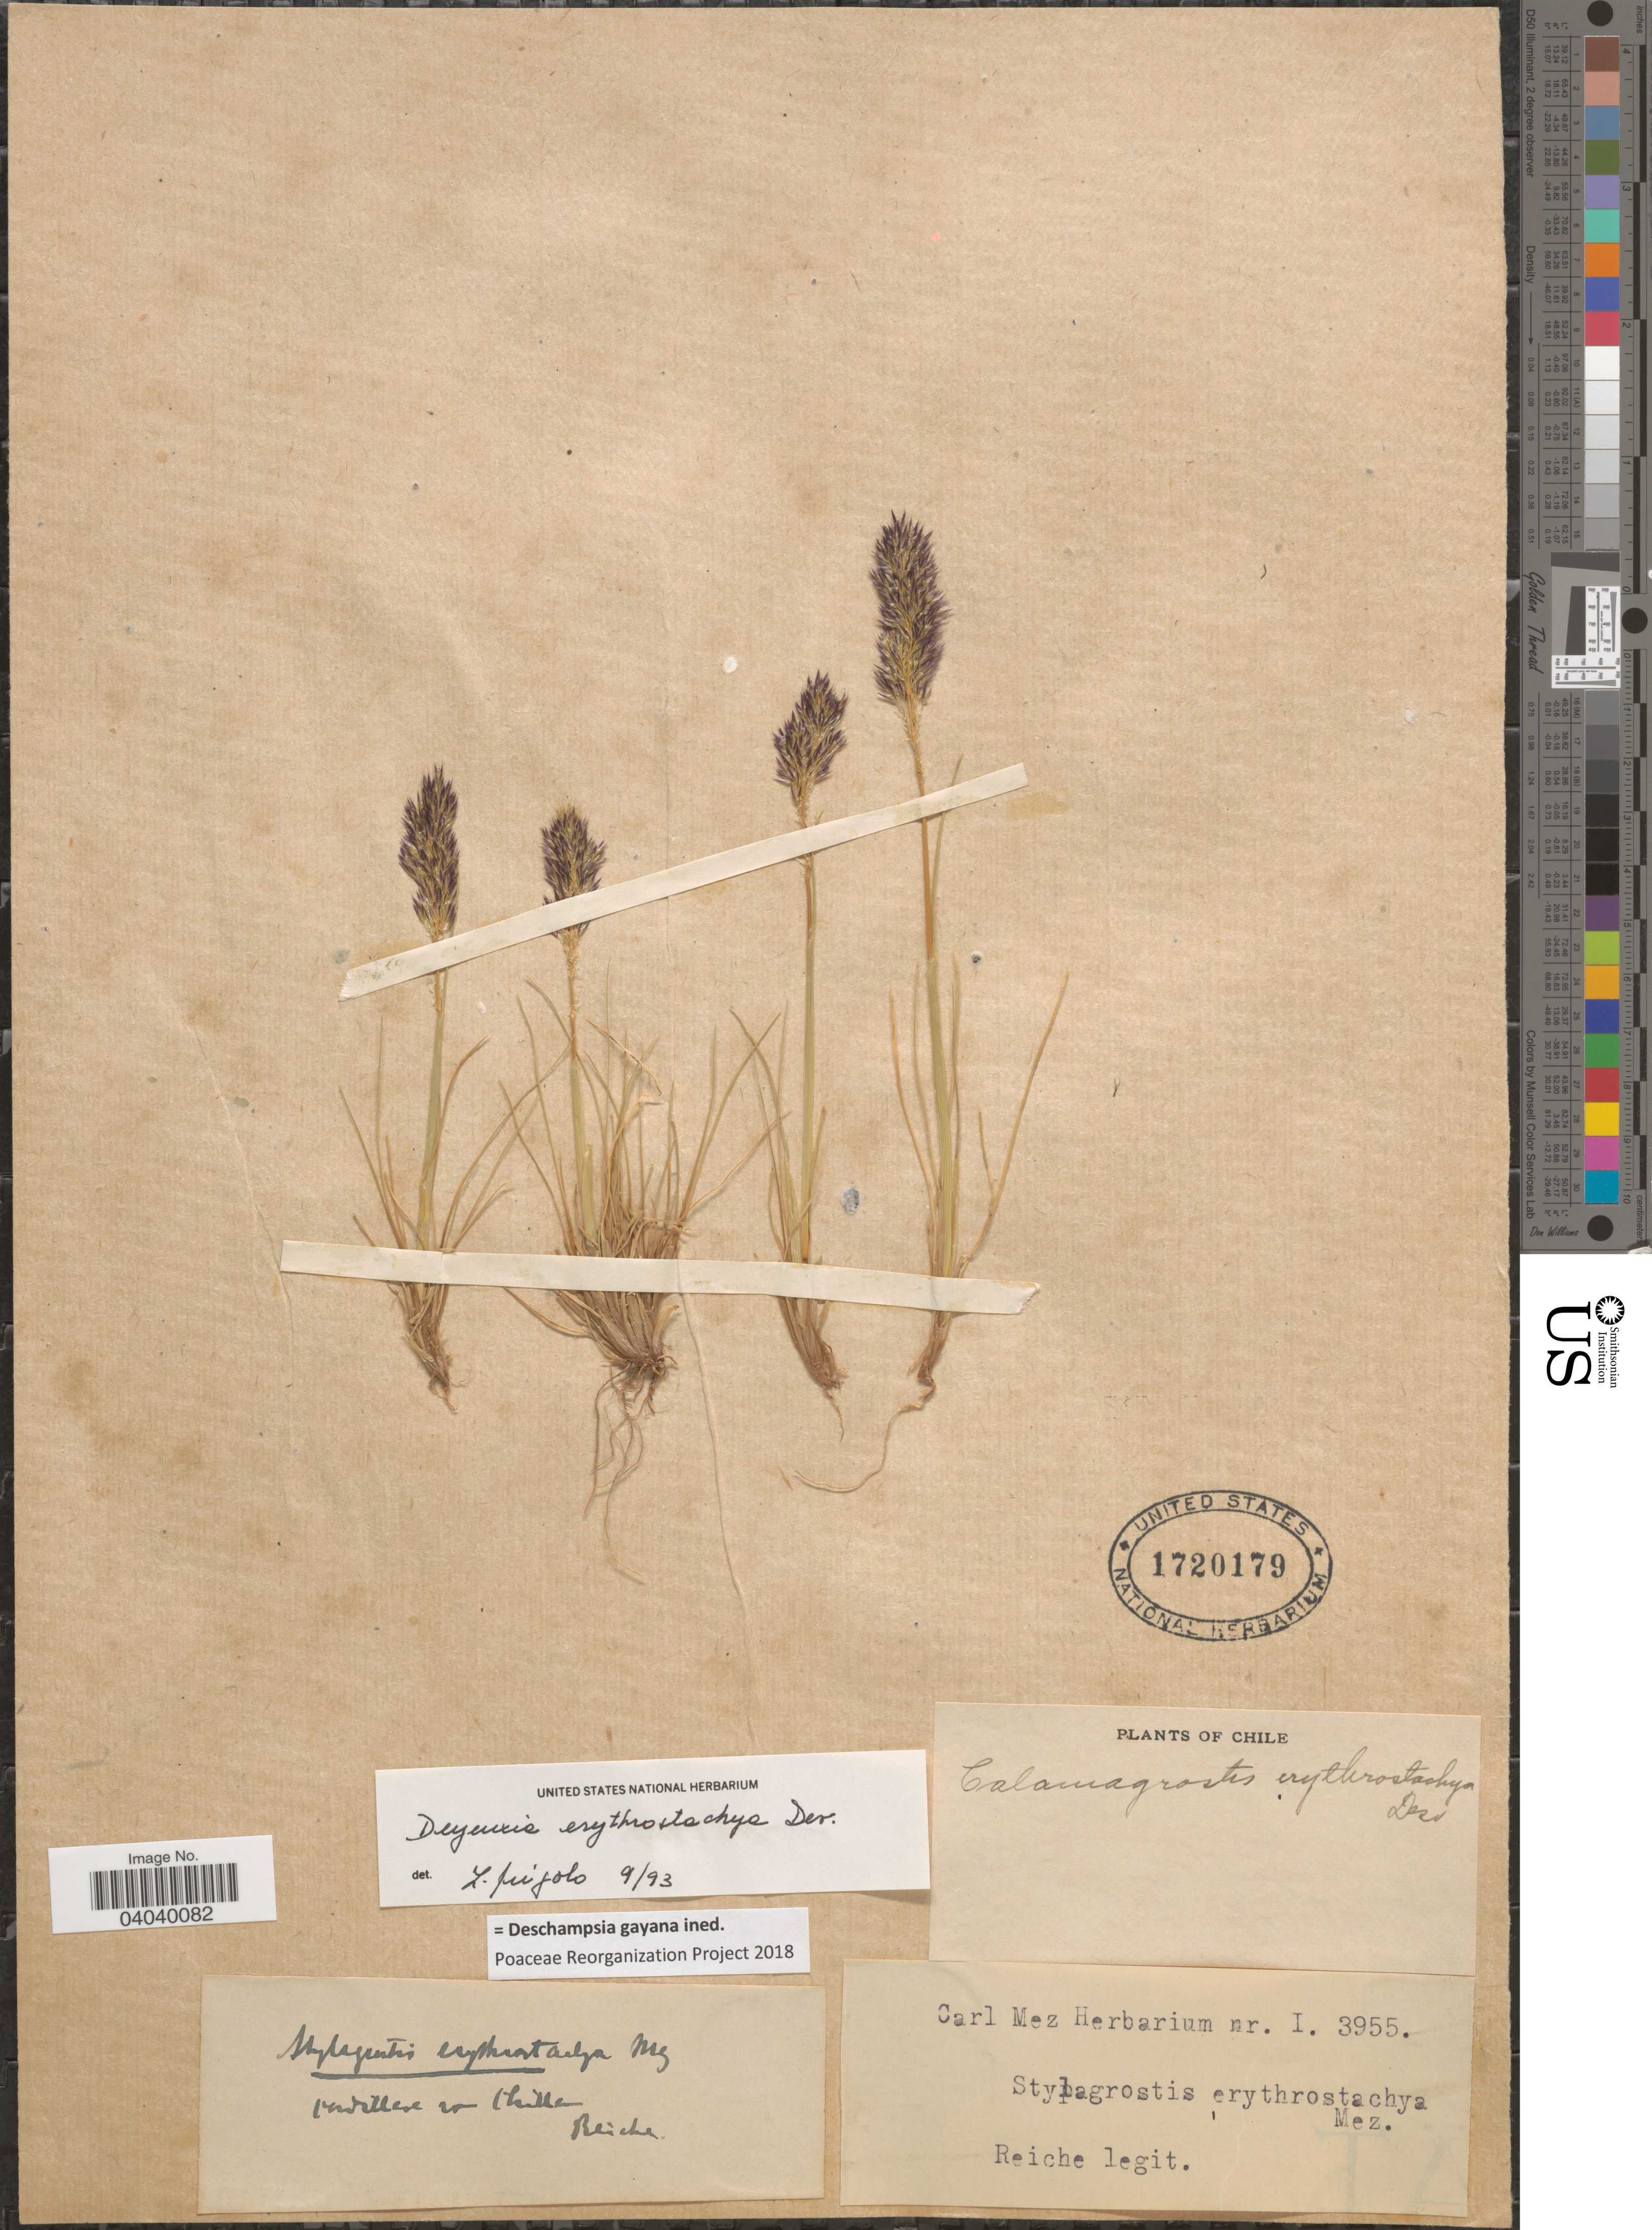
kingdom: Plantae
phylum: Tracheophyta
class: Liliopsida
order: Poales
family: Poaceae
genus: Deschampsia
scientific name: Deschampsia gayana ined.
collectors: Reiche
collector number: I 3955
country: Chile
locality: Cordillera in Chillan [interpreted]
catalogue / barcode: US 1720179